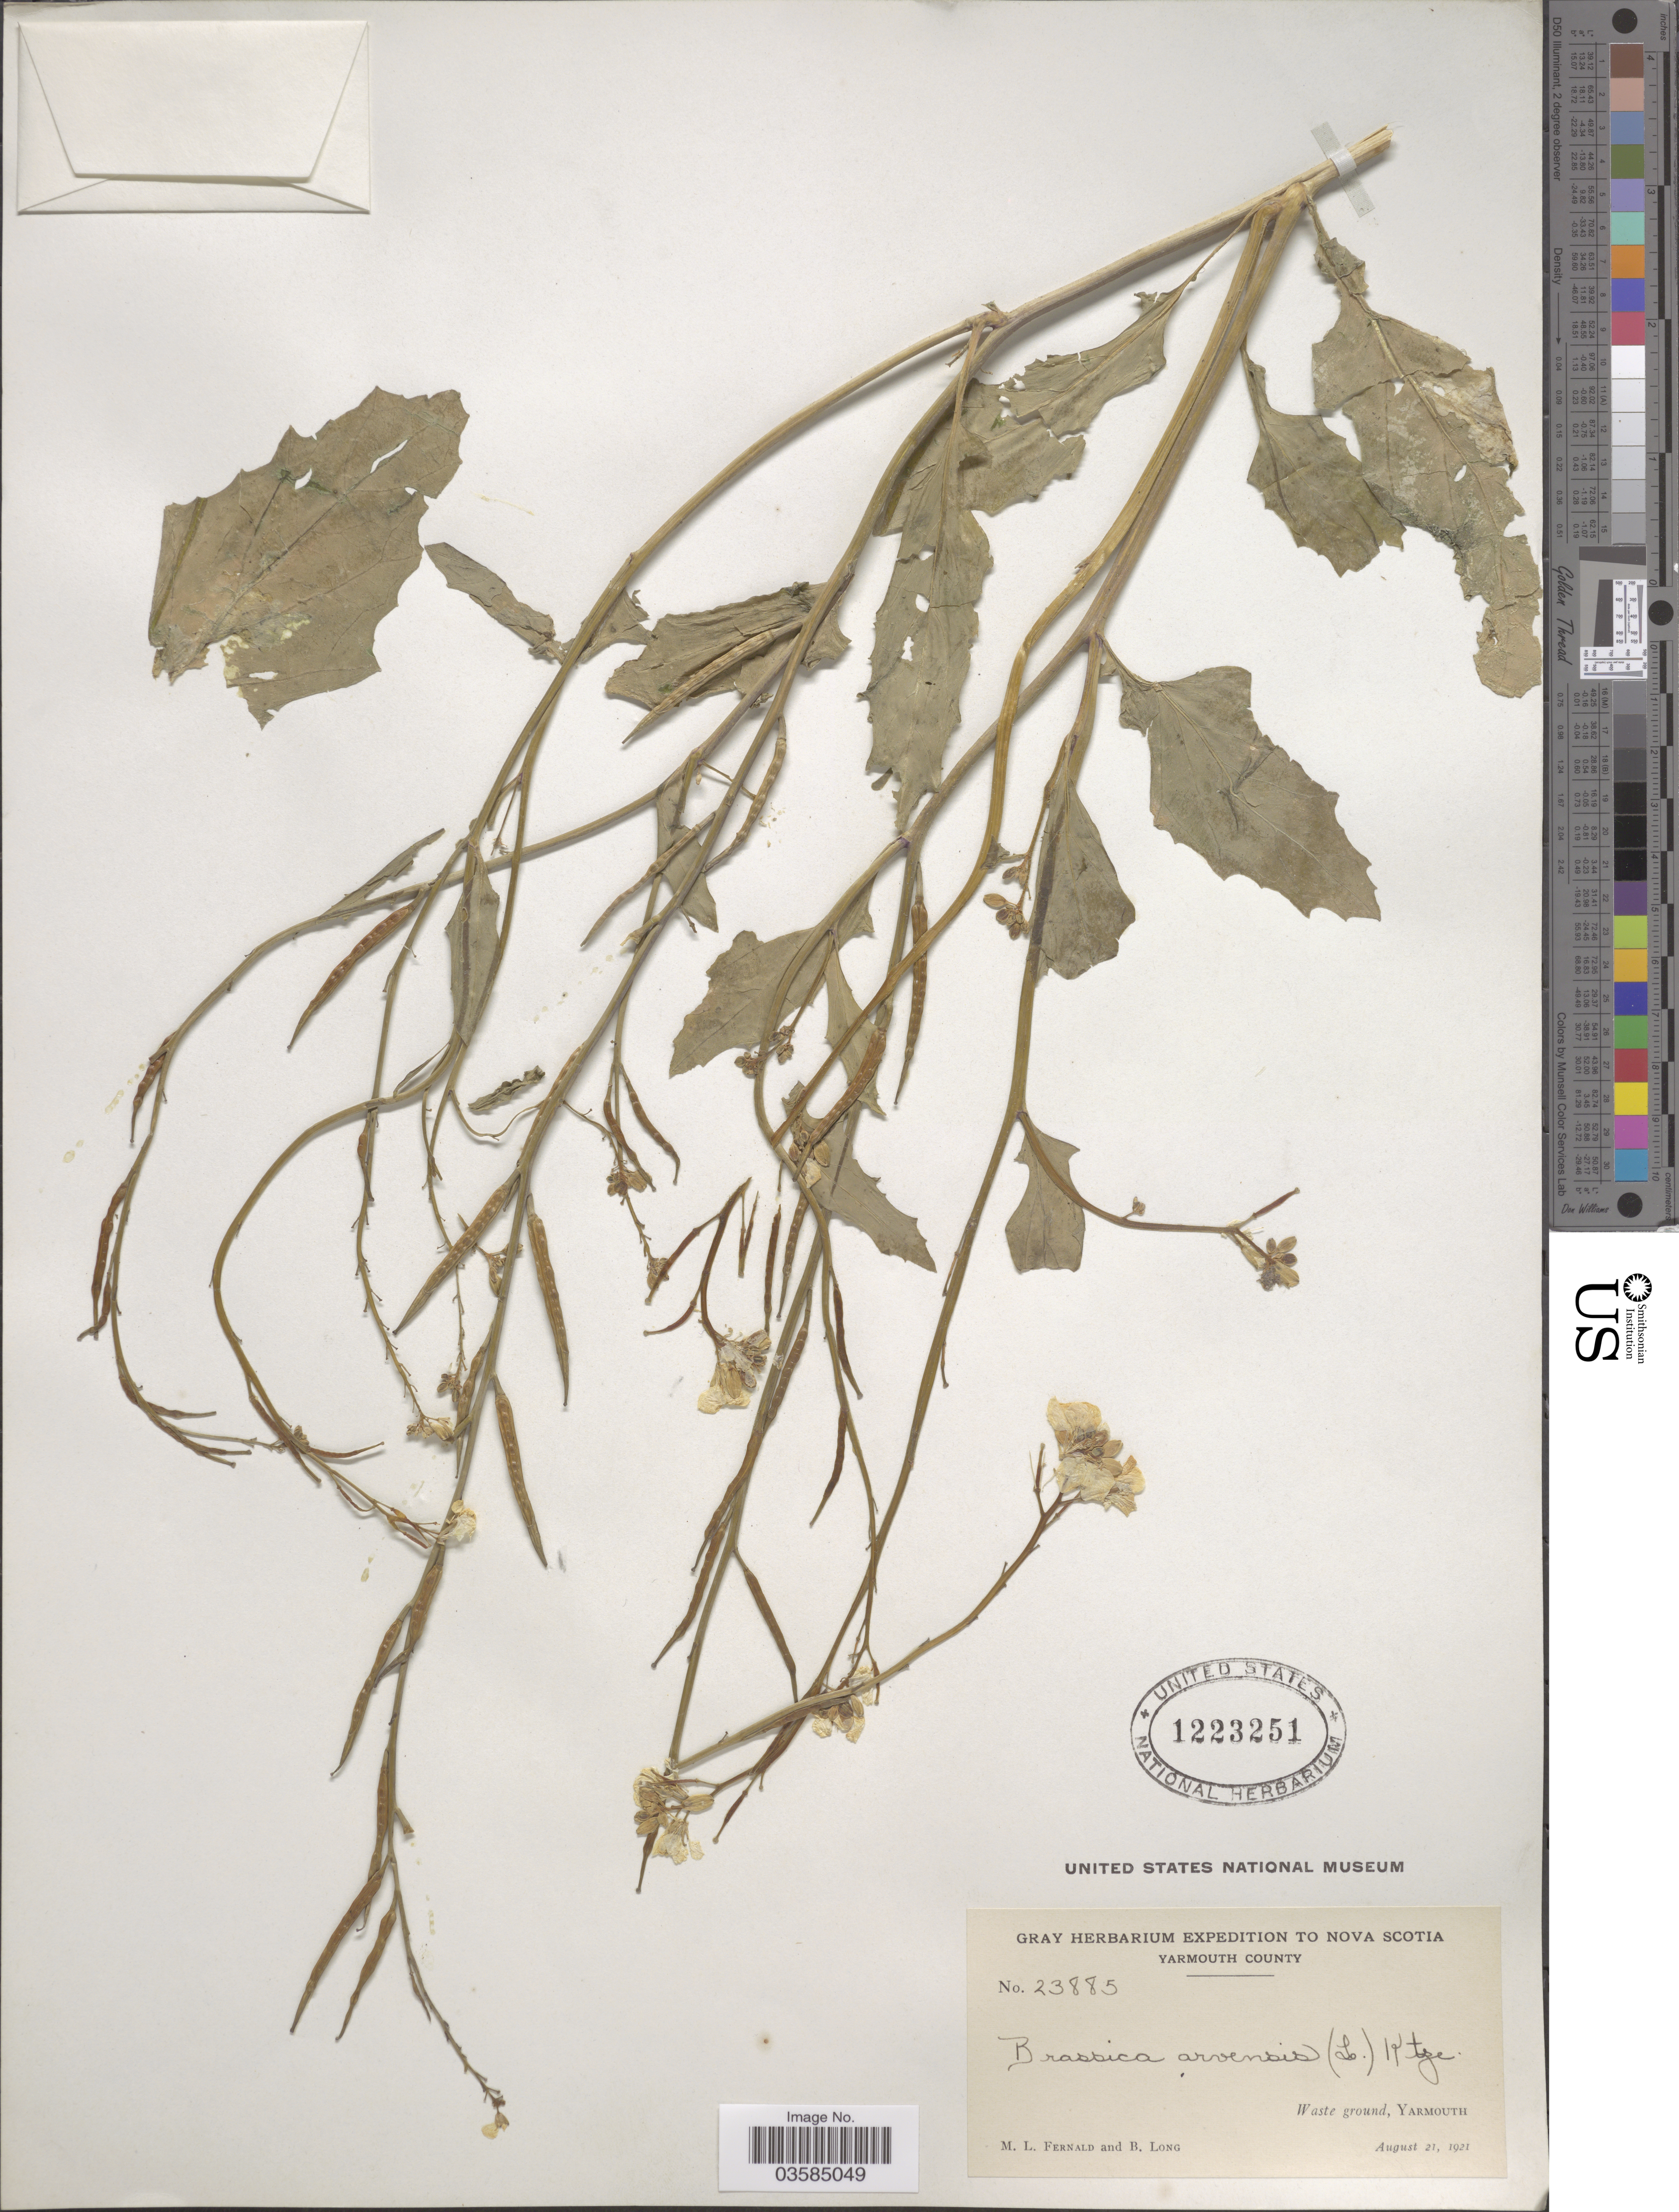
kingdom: Plantae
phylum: Tracheophyta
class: Magnoliopsida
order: Brassicales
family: Brassicaceae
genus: Brassica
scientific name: Brassica kaber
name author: (DC.) L.C. Wheeler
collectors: M. L. Fernald & B. Long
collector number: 23885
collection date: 1921-08-21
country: Canada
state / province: Nova Scotia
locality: Yarmouth county. Waste ground, Yarmouth.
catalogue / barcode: US 1223251